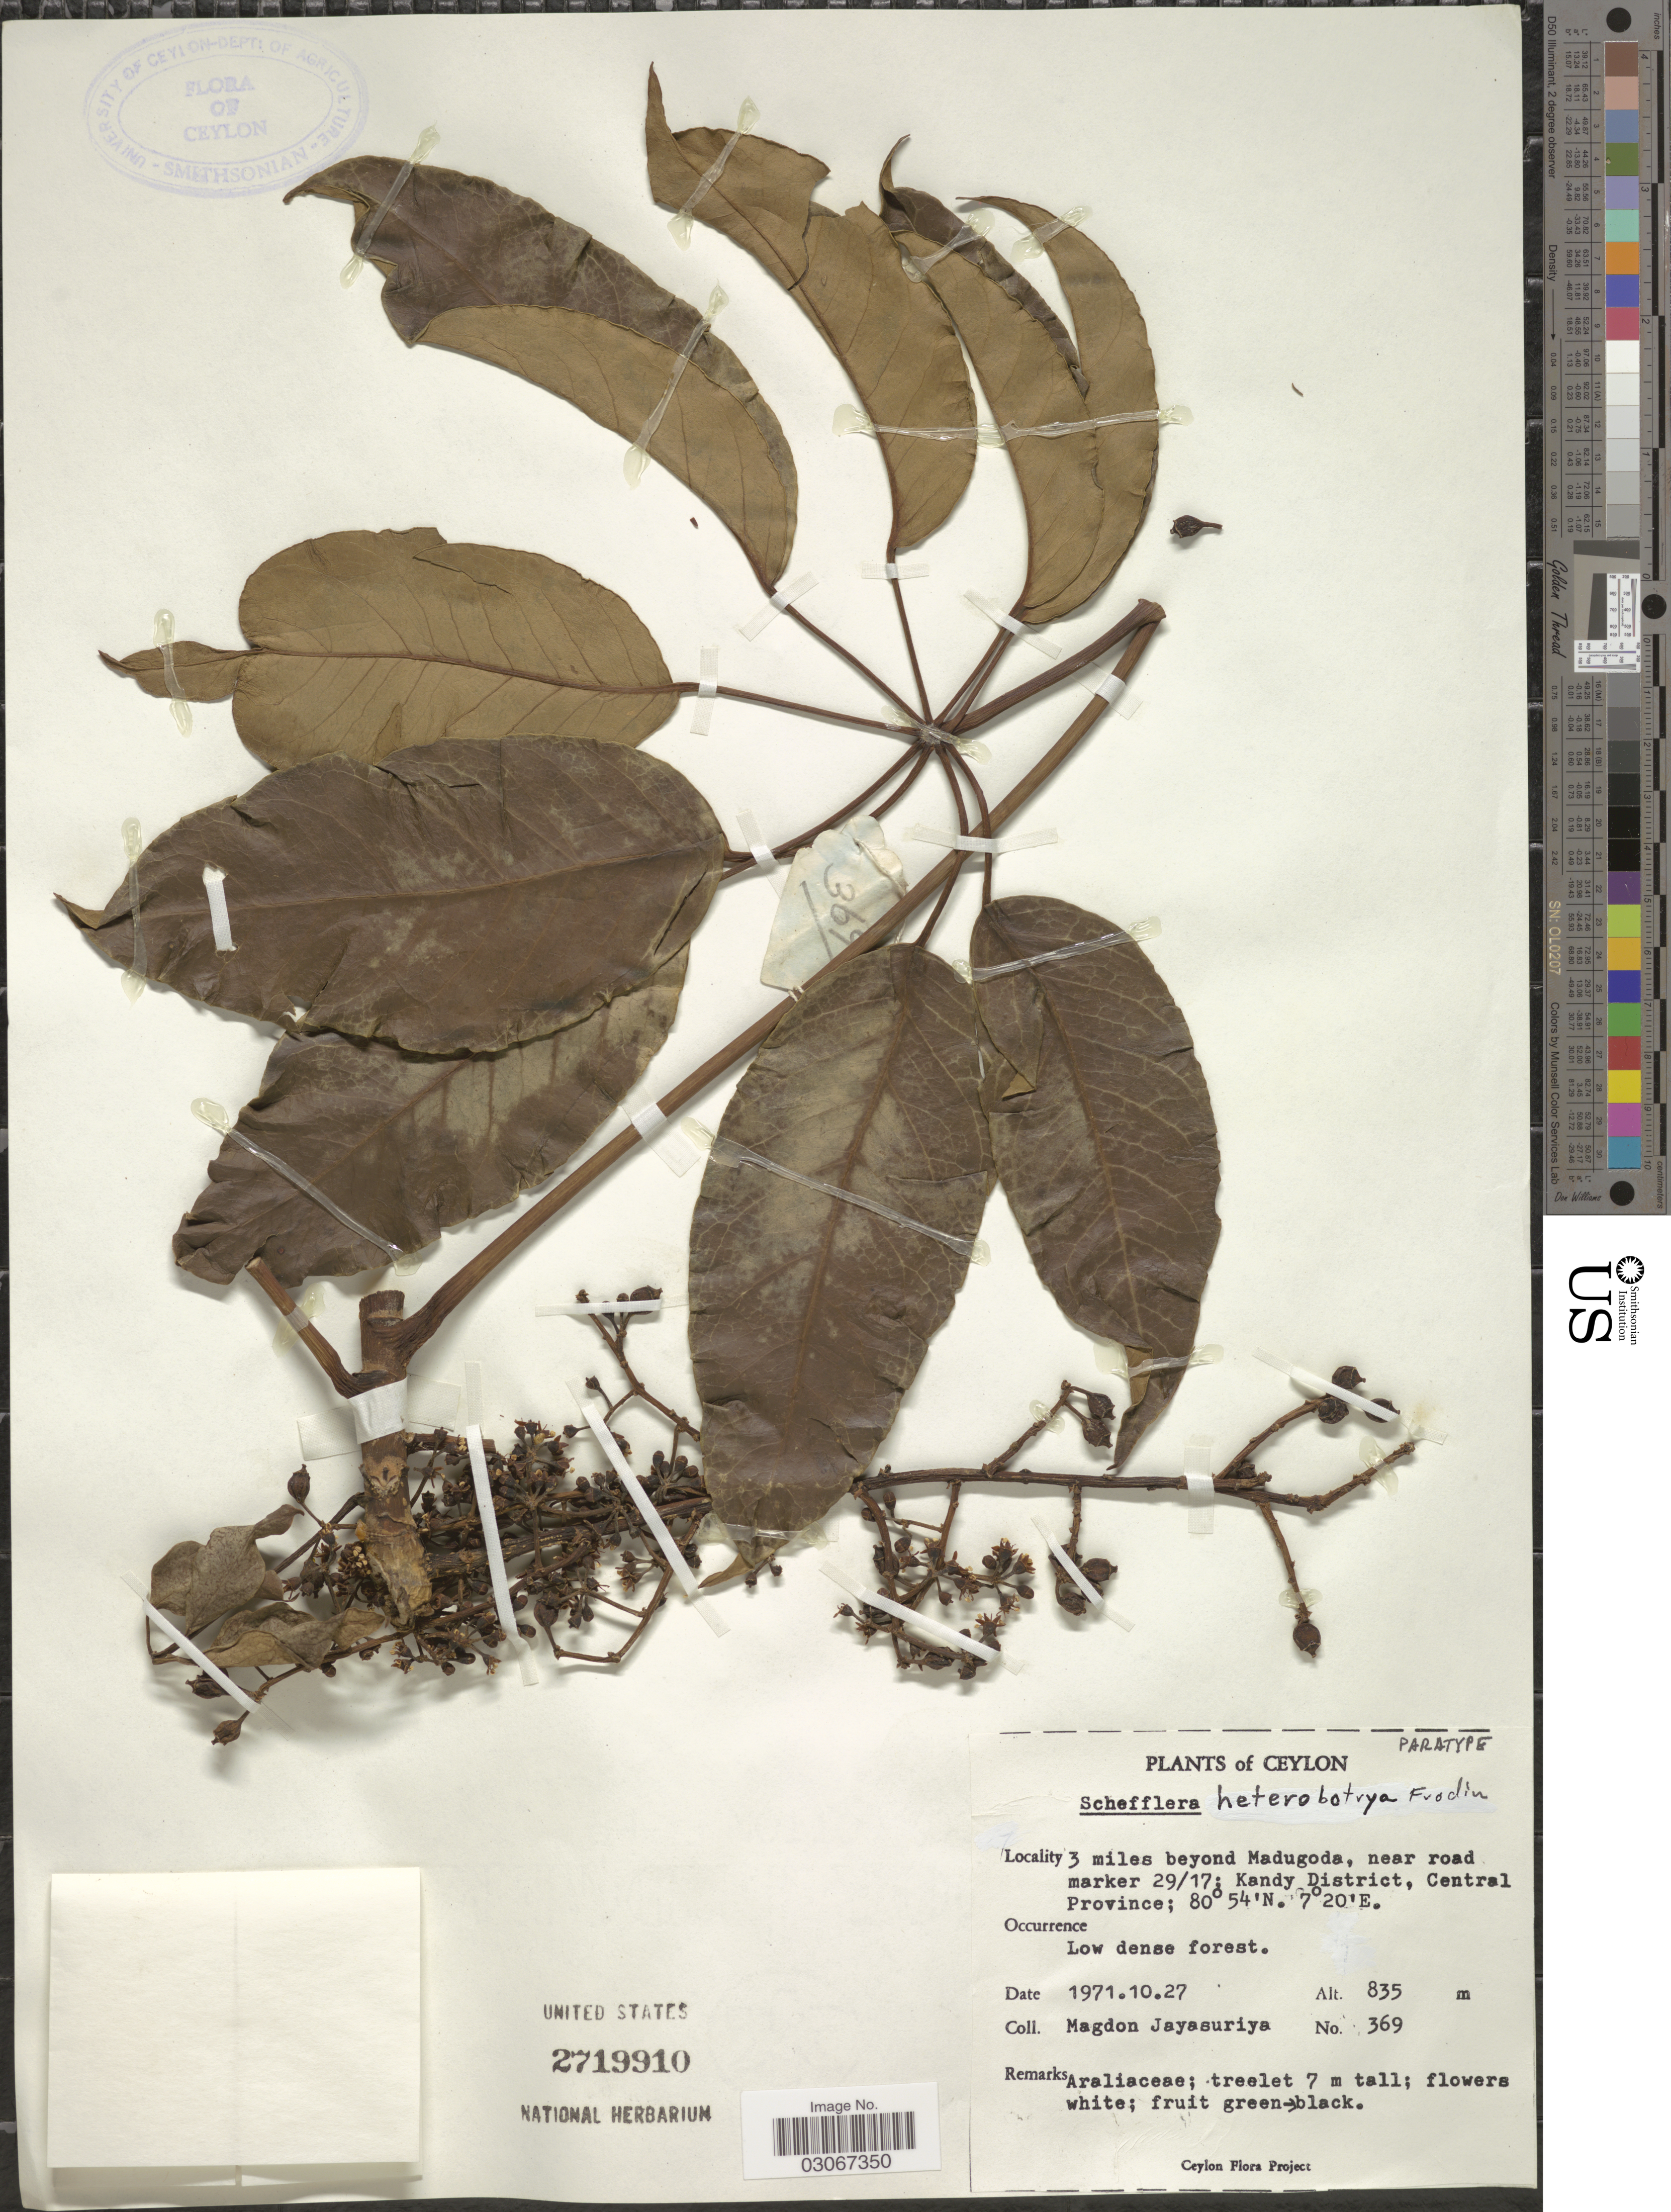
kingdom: Plantae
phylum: Tracheophyta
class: Magnoliopsida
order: Apiales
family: Araliaceae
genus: Schefflera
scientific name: Schefflera heterobotrya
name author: Frodin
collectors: A. H. Jayasuriya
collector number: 369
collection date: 1971-10-27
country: Sri Lanka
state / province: Central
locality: Ceylon, 3 miles beyond Madugoda, near road marker 29/17: Kandy District, Central Province.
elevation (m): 835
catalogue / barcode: US 2719910